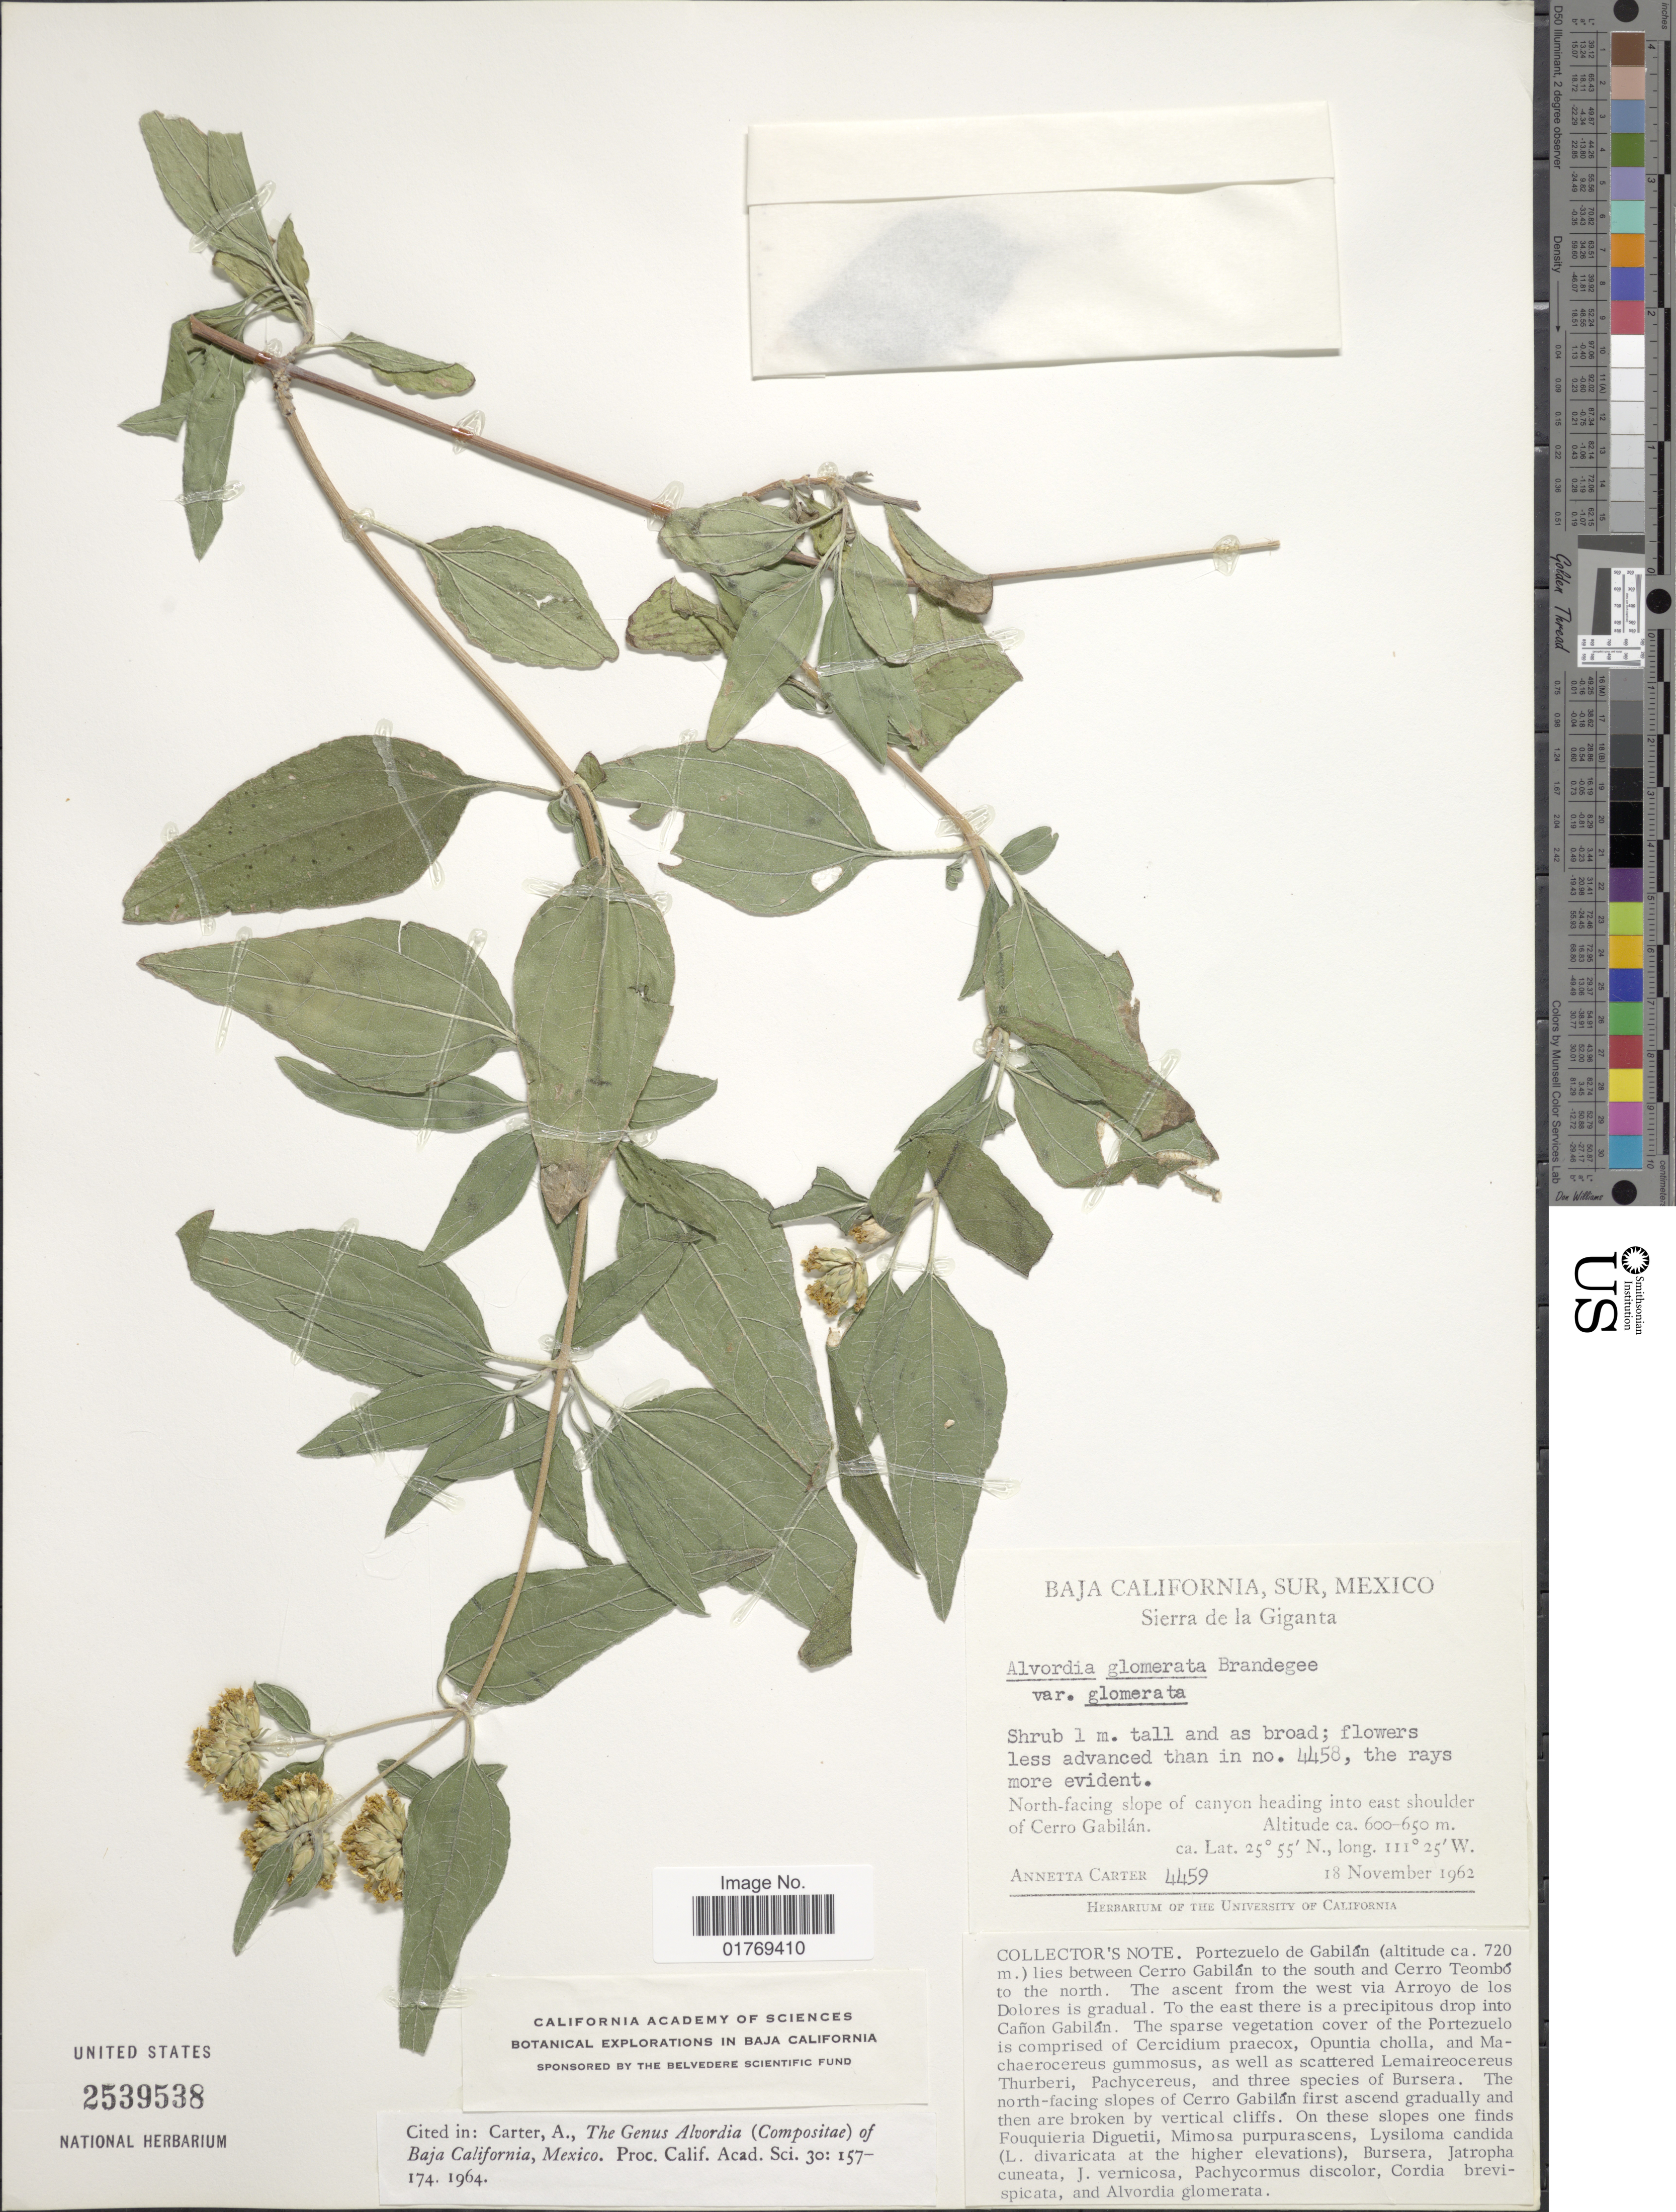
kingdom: Plantae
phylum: Tracheophyta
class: Magnoliopsida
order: Asterales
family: Asteraceae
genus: Alvordia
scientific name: Alvordia glomerata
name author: Brandegee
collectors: A. Carter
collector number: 4459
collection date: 1962-11-18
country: Mexico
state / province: Baja California Sur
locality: Baja California, Sur, Mexico. Sierra de la Giganta. North-facing slope of canyon heading into east shoulder of Cerro Gabilán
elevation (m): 600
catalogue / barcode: US 2539538